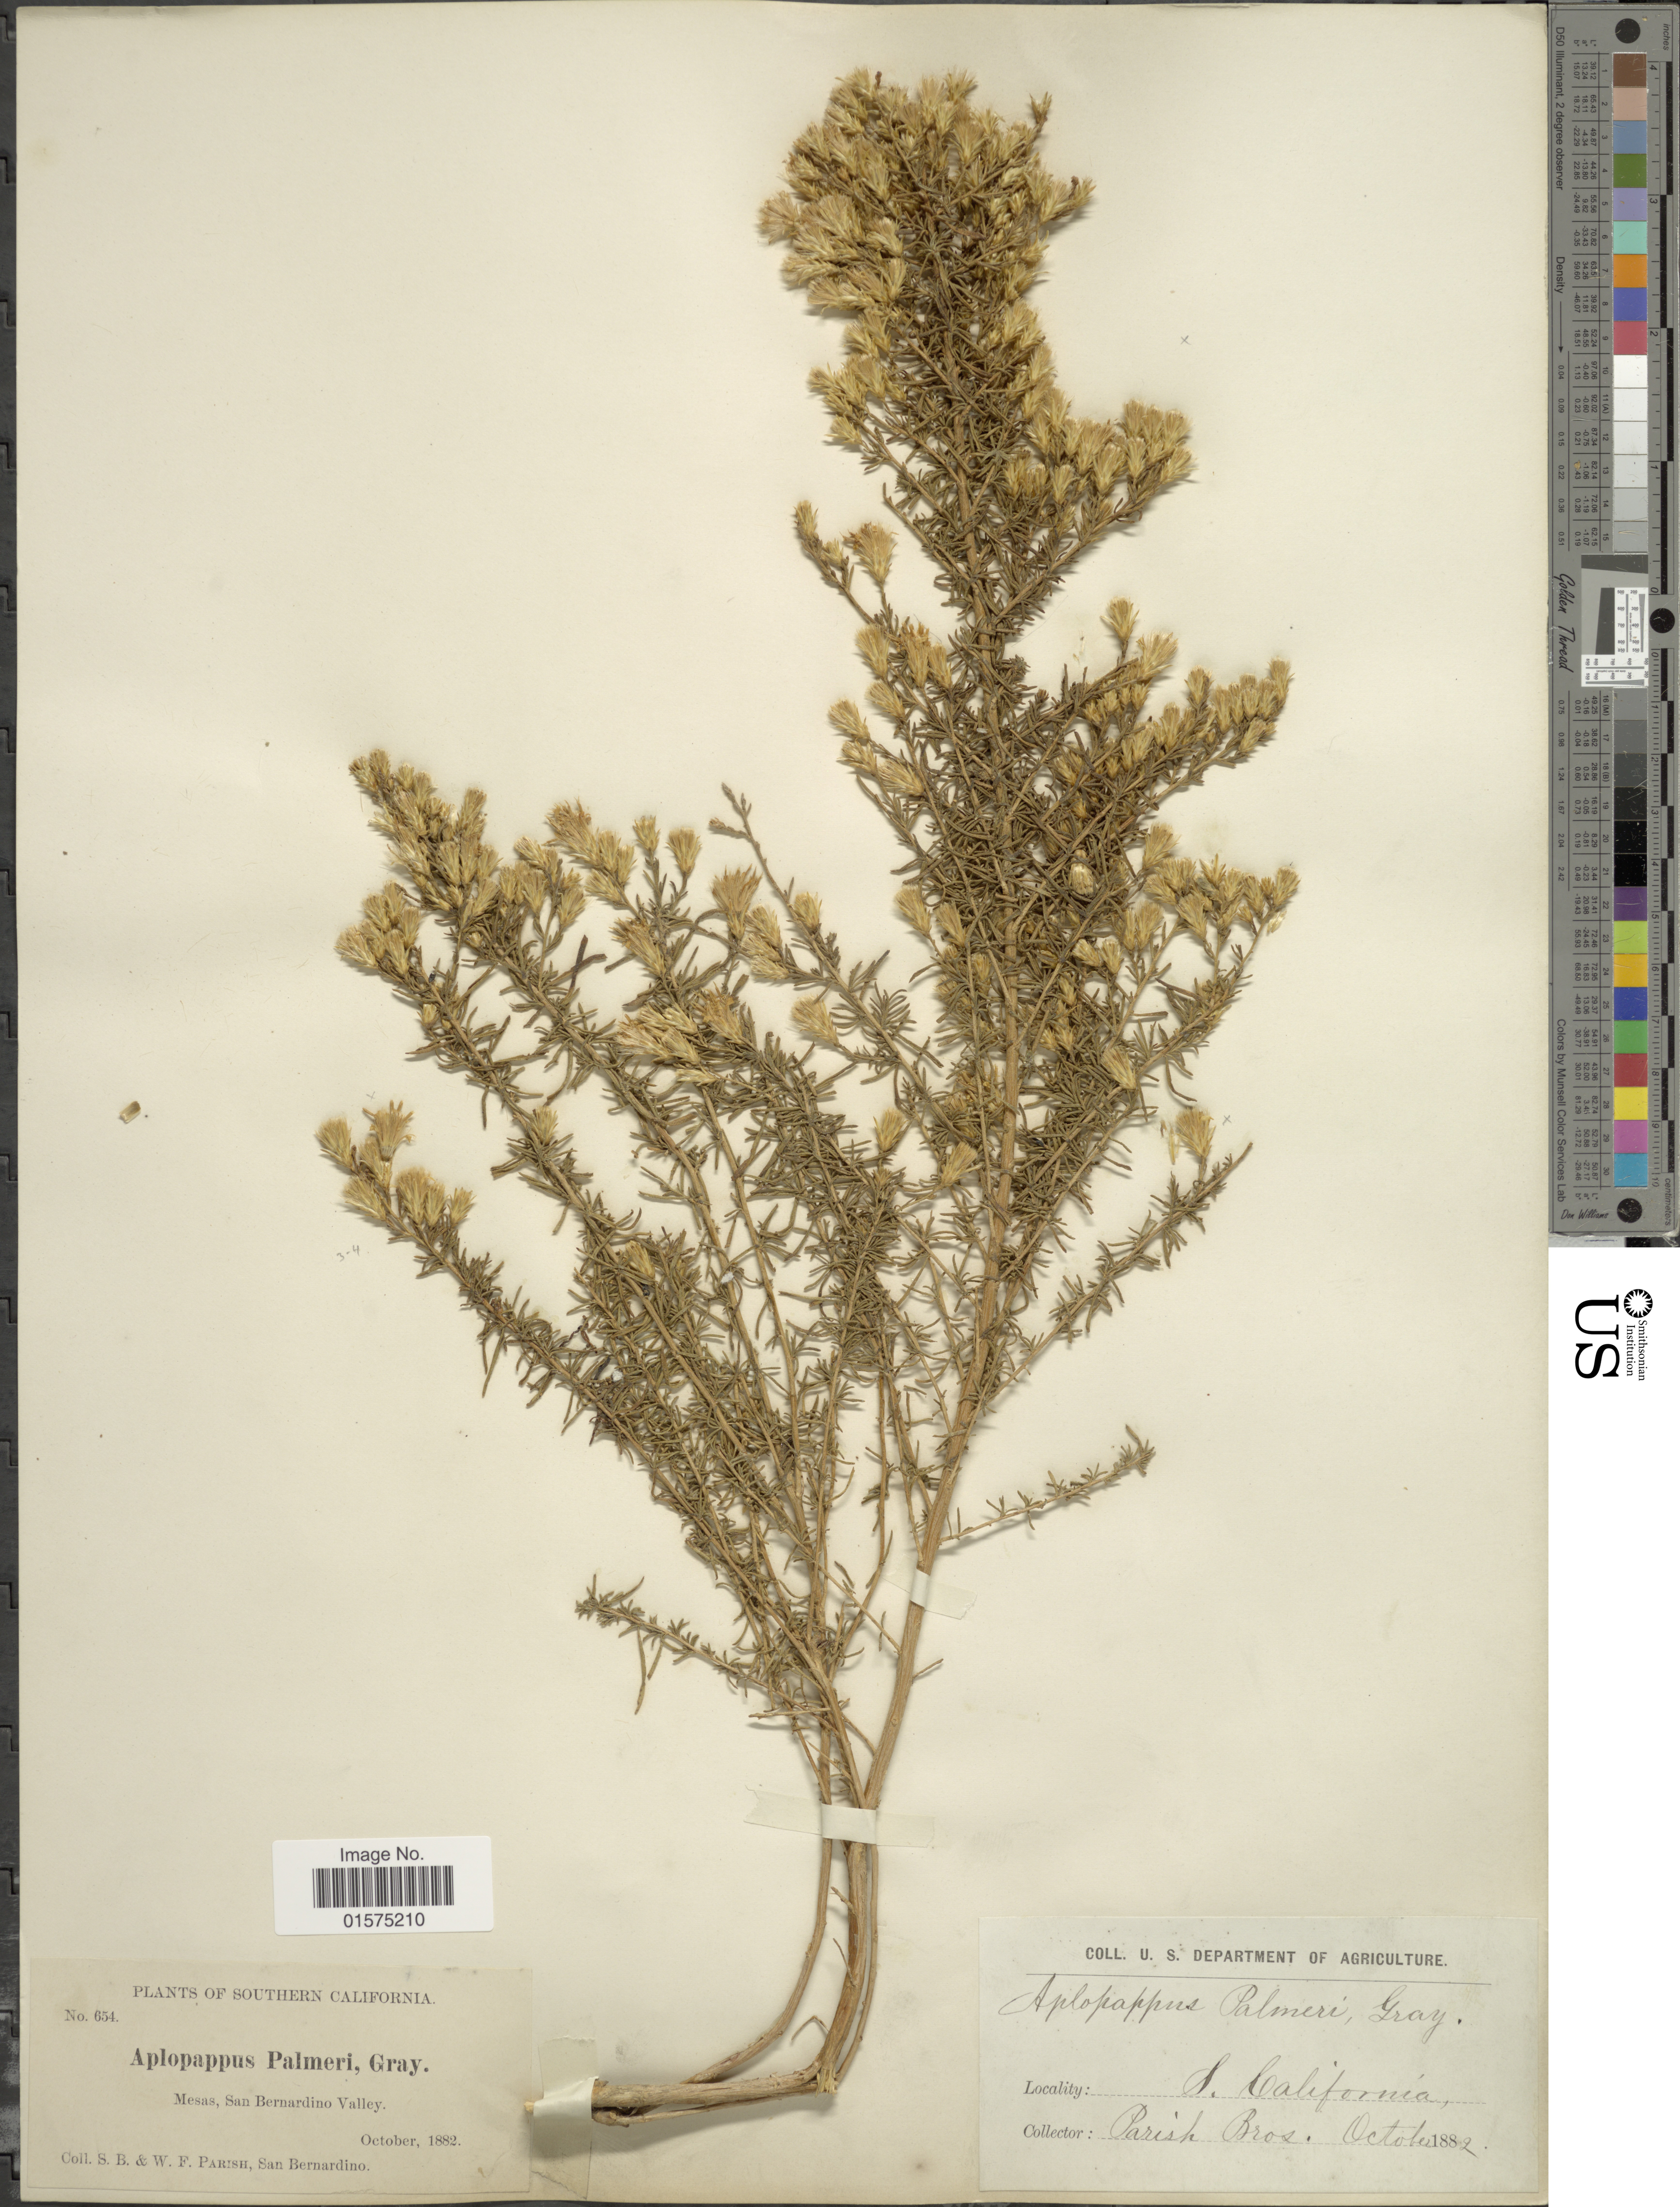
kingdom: Plantae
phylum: Tracheophyta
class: Magnoliopsida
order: Asterales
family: Asteraceae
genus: Ericameria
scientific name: Ericameria palmeri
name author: (A. Gray) H.M. Hall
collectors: S. B. Parish & W. F. Parish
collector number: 654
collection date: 1882-10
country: United States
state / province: California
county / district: San Bernardino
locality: Southern California. Mesas, San Bernardino Valley